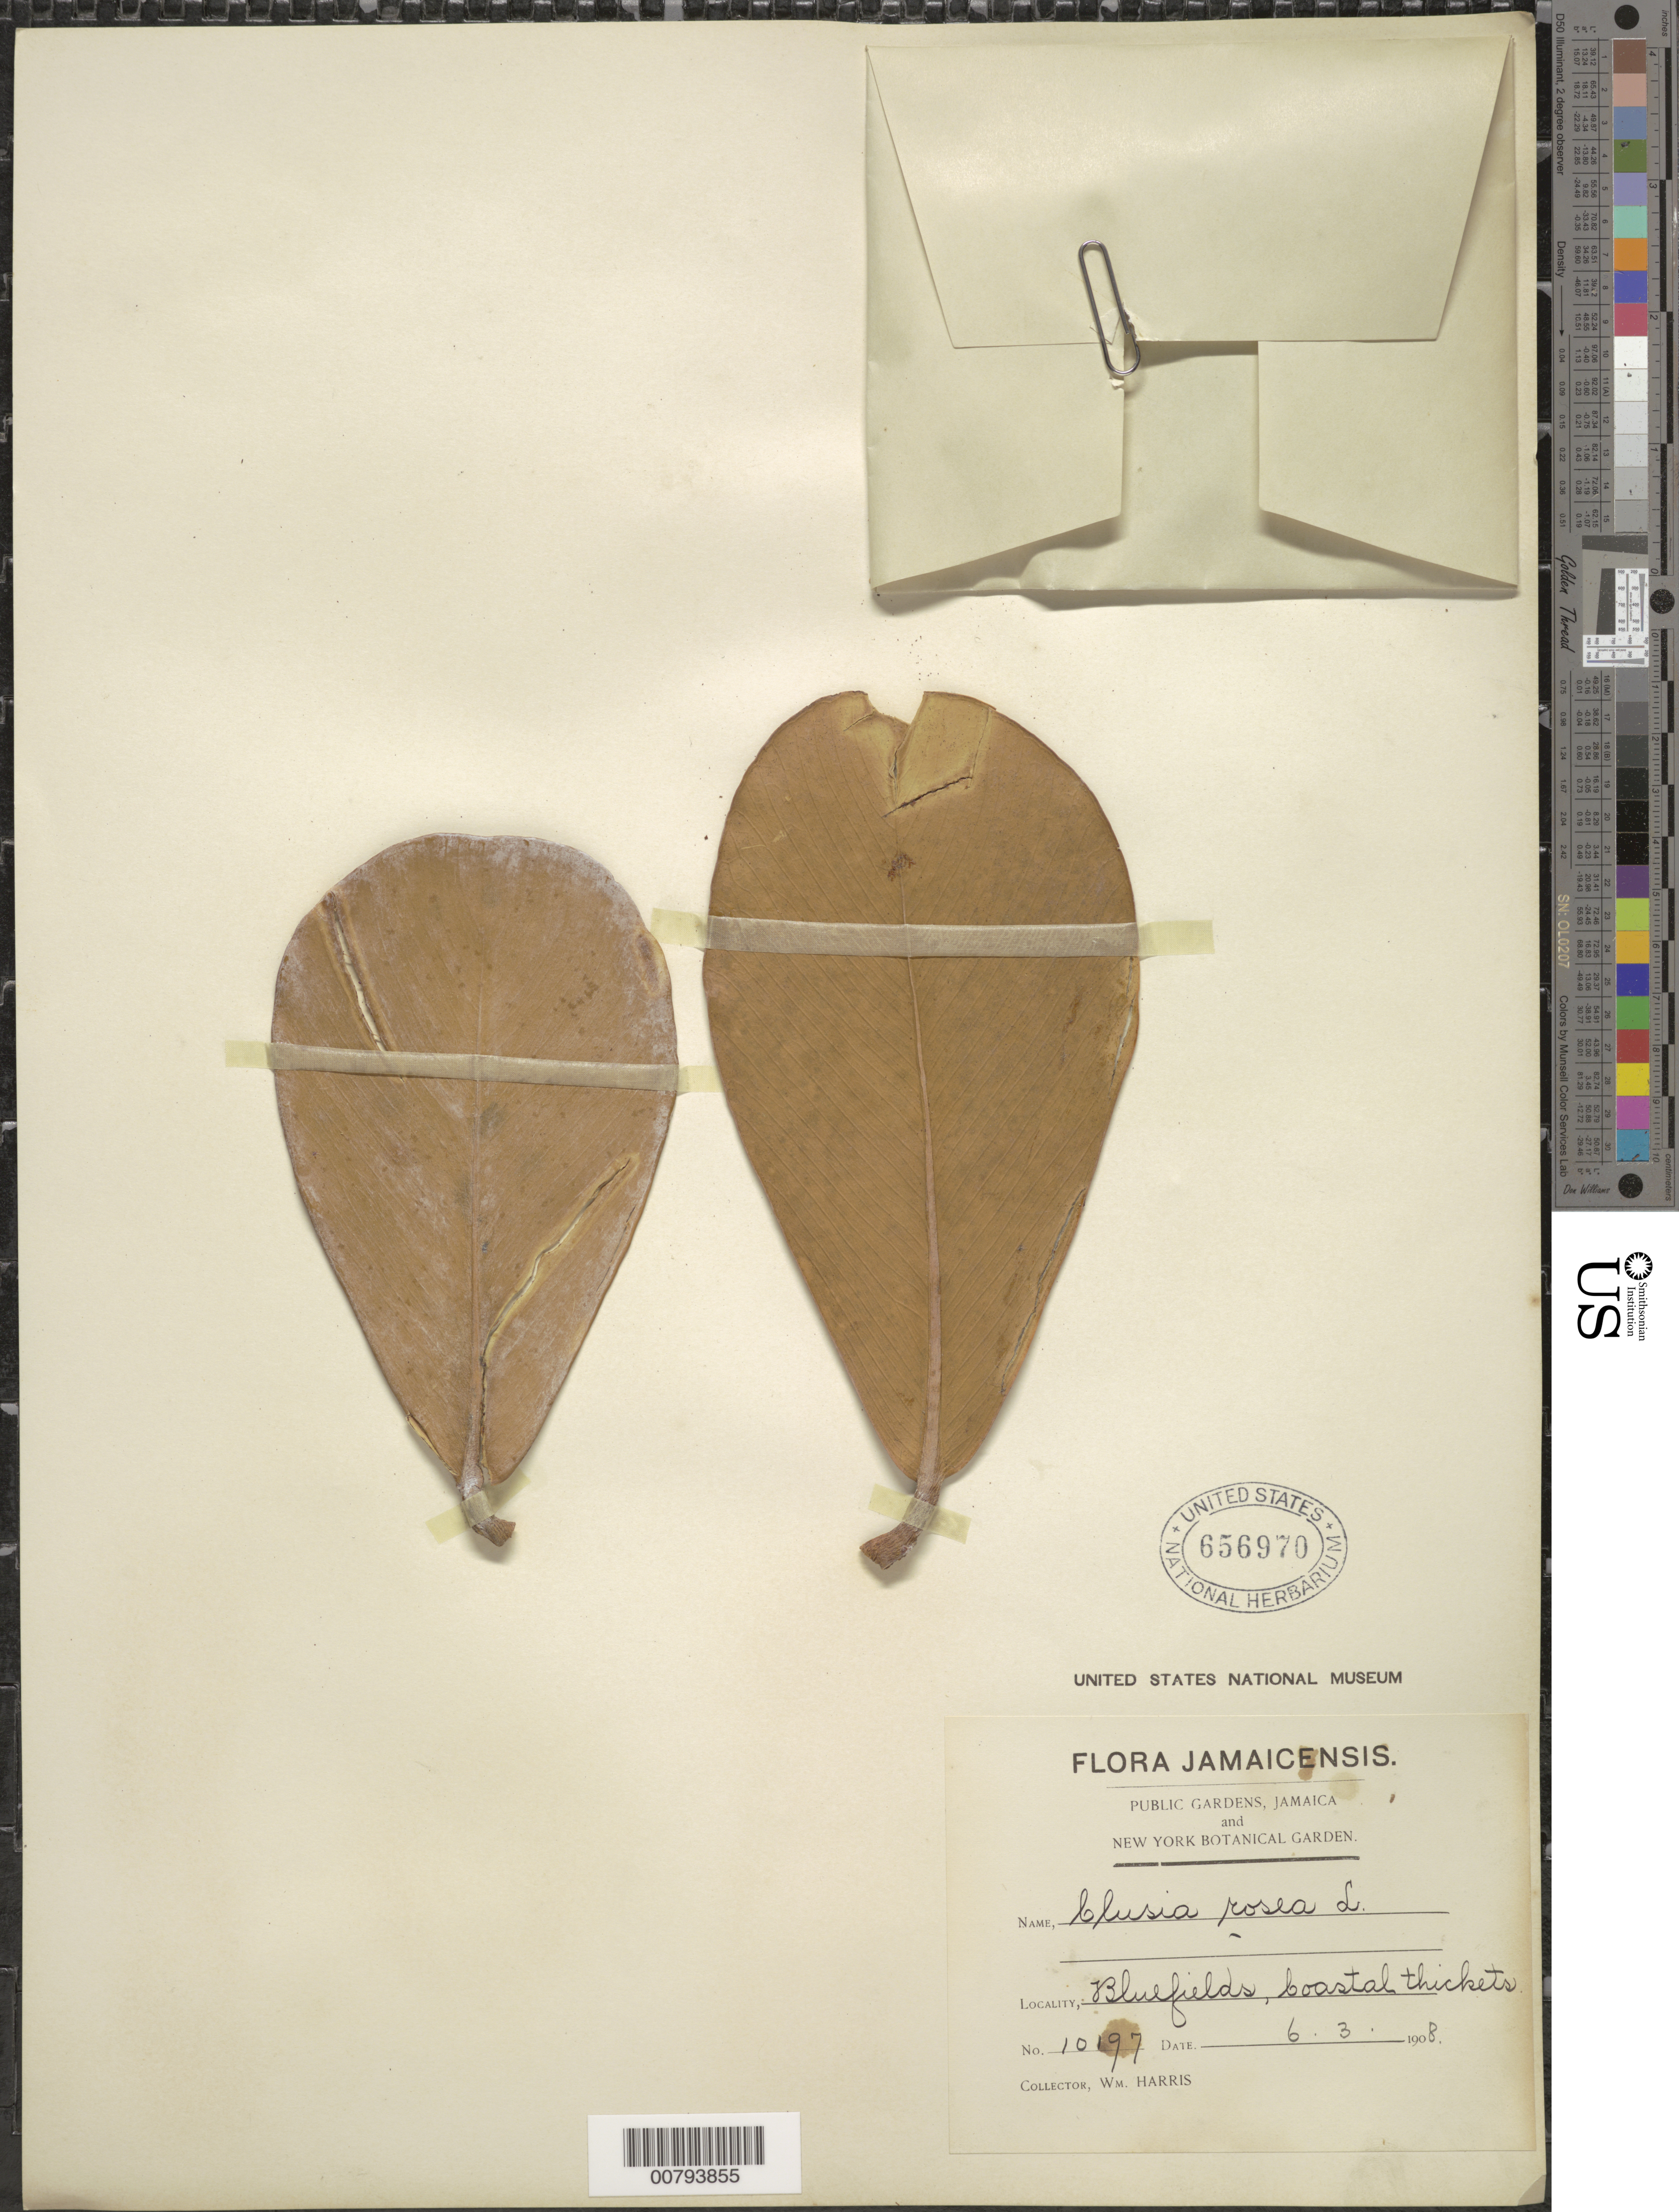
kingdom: Plantae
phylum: Tracheophyta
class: Magnoliopsida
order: Malpighiales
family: Clusiaceae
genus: Clusia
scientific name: Clusia rosea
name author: Jacq.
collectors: W. H. Harris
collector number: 10197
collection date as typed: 06 Mar 1908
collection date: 1908-03-06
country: Jamaica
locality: Bluefields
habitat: Coastal thickets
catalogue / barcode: US 656970